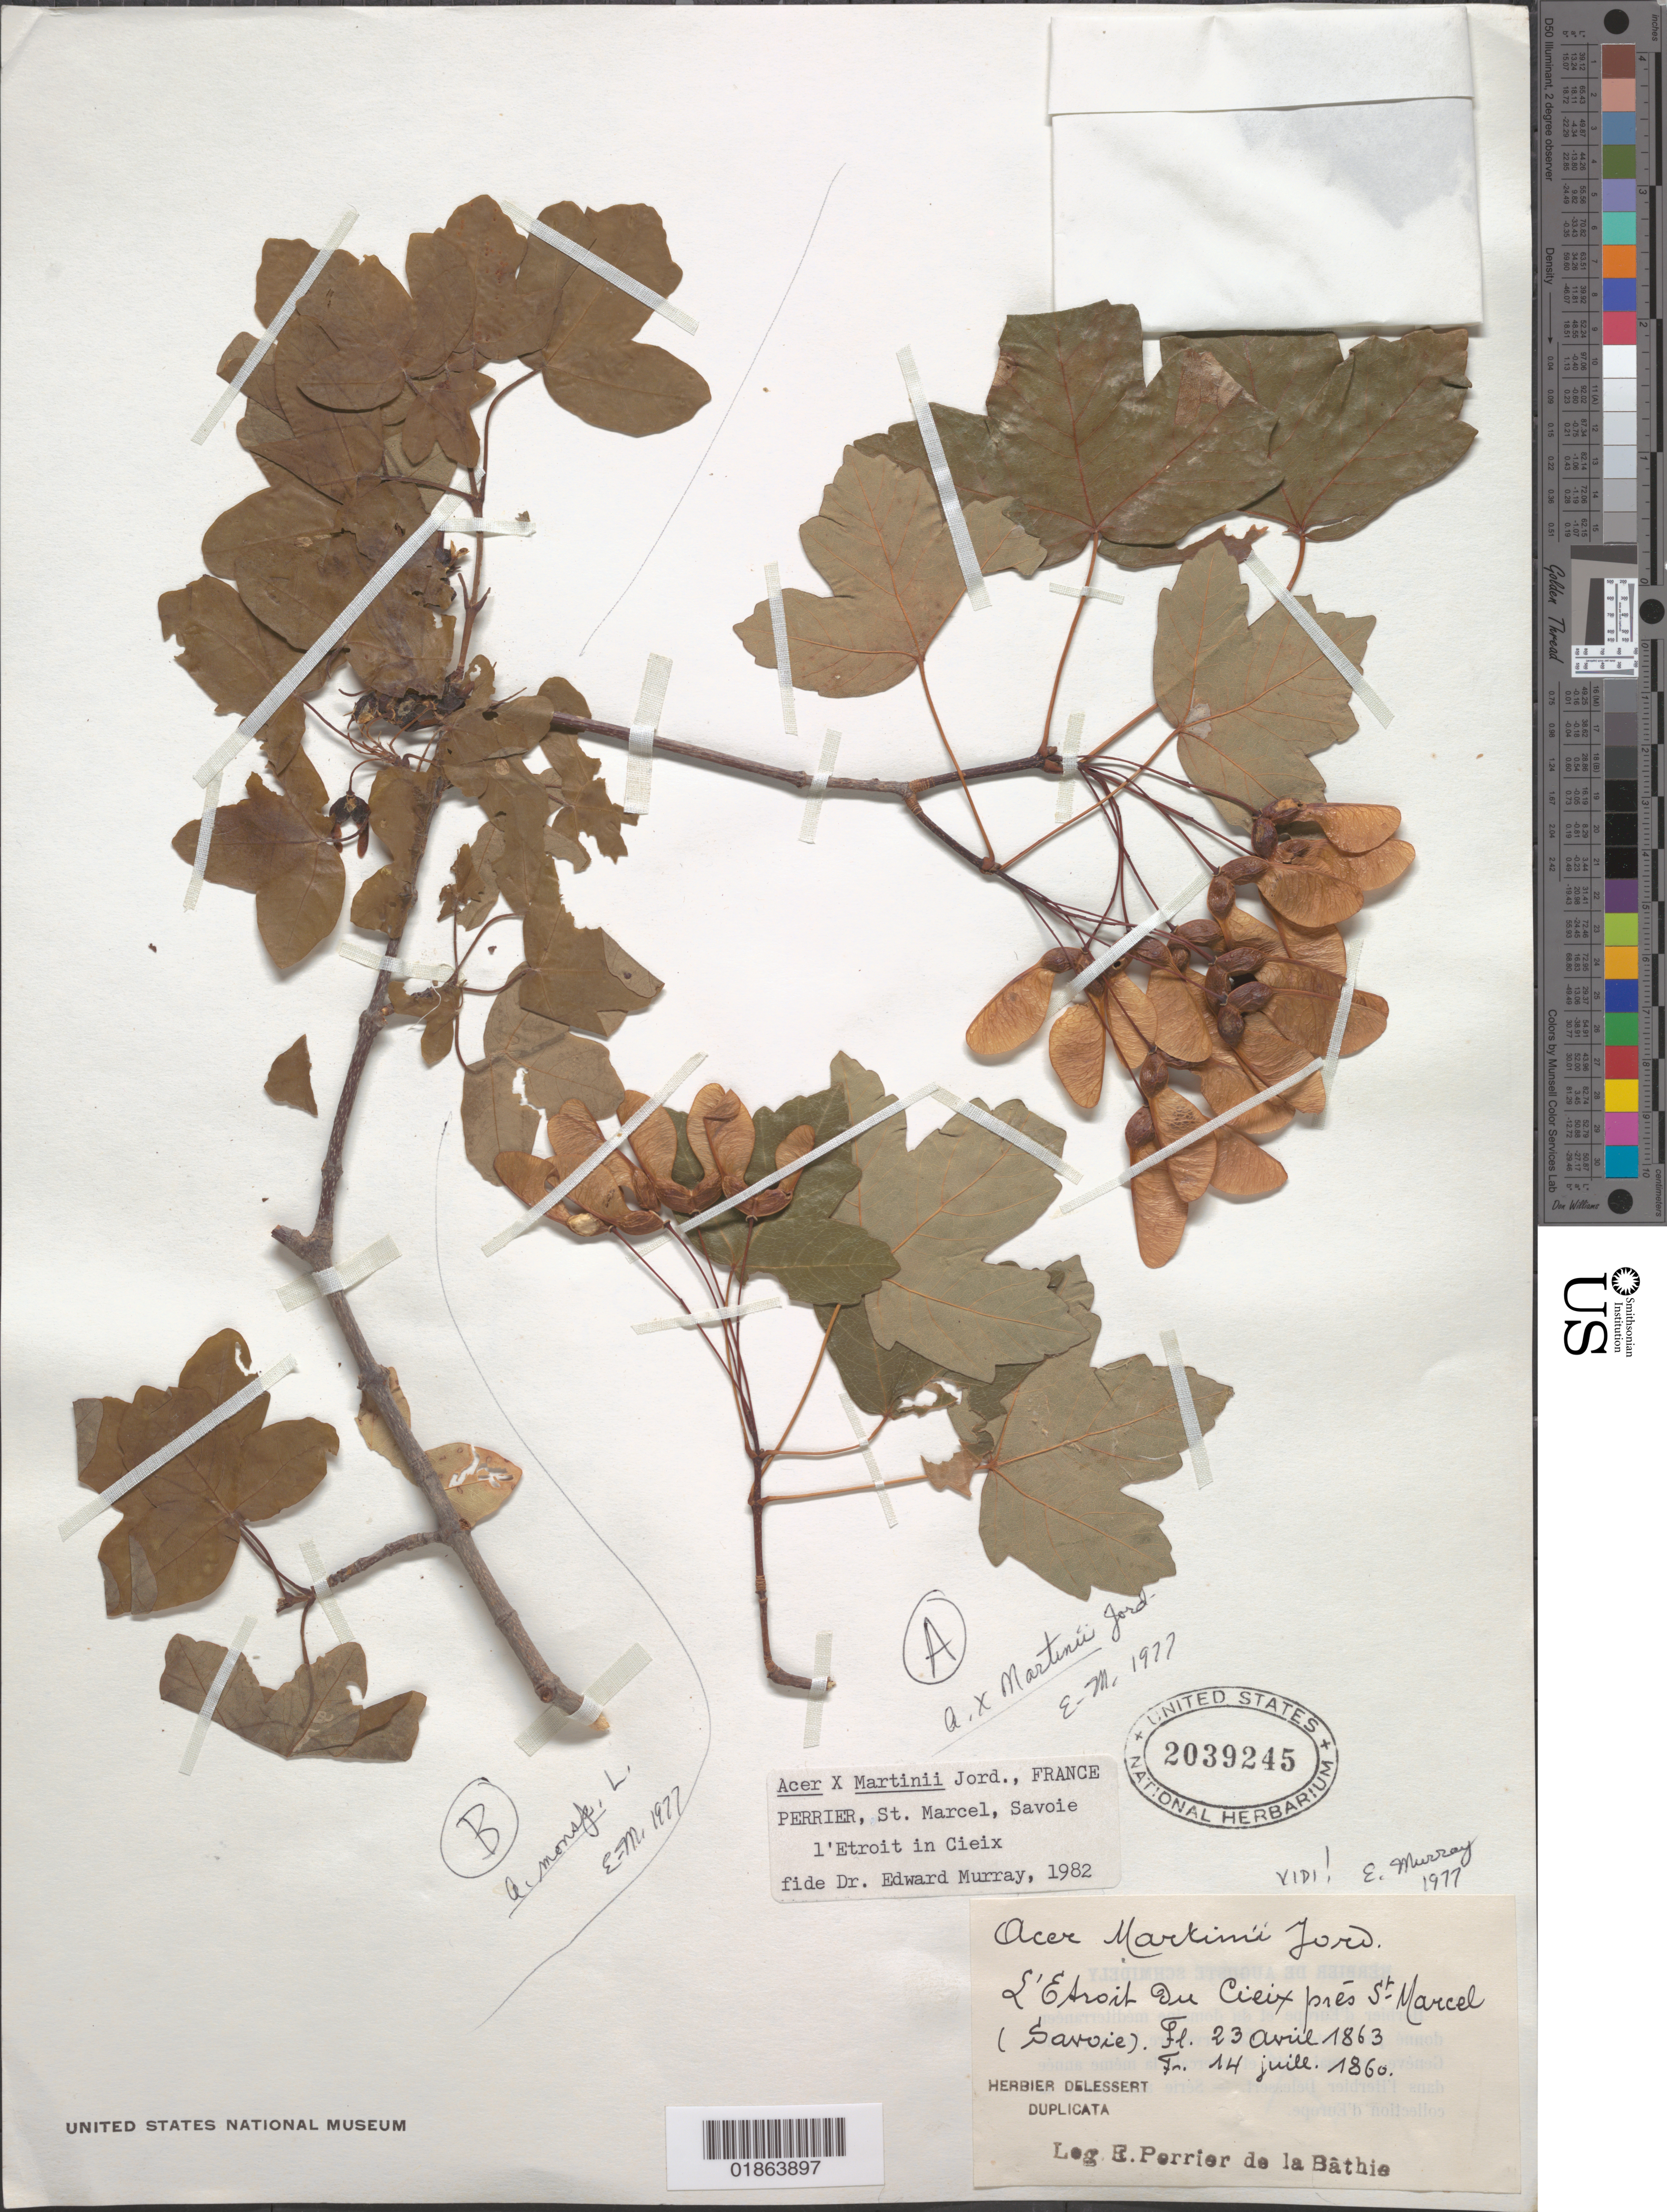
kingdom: Plantae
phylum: Tracheophyta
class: Magnoliopsida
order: Sapindales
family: Sapindaceae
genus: Acer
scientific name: Acer monspessulanum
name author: L.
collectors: E. Perrier de la Bâthie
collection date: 1860-07-14,1863-04-23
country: France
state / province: Auvergne-Rhône-Alpes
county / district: Savoie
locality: Etroit-du-Siaix, près St. Marcel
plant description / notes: Mixed collection: A. monspessulaum and A. x martinii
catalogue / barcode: US 2039245